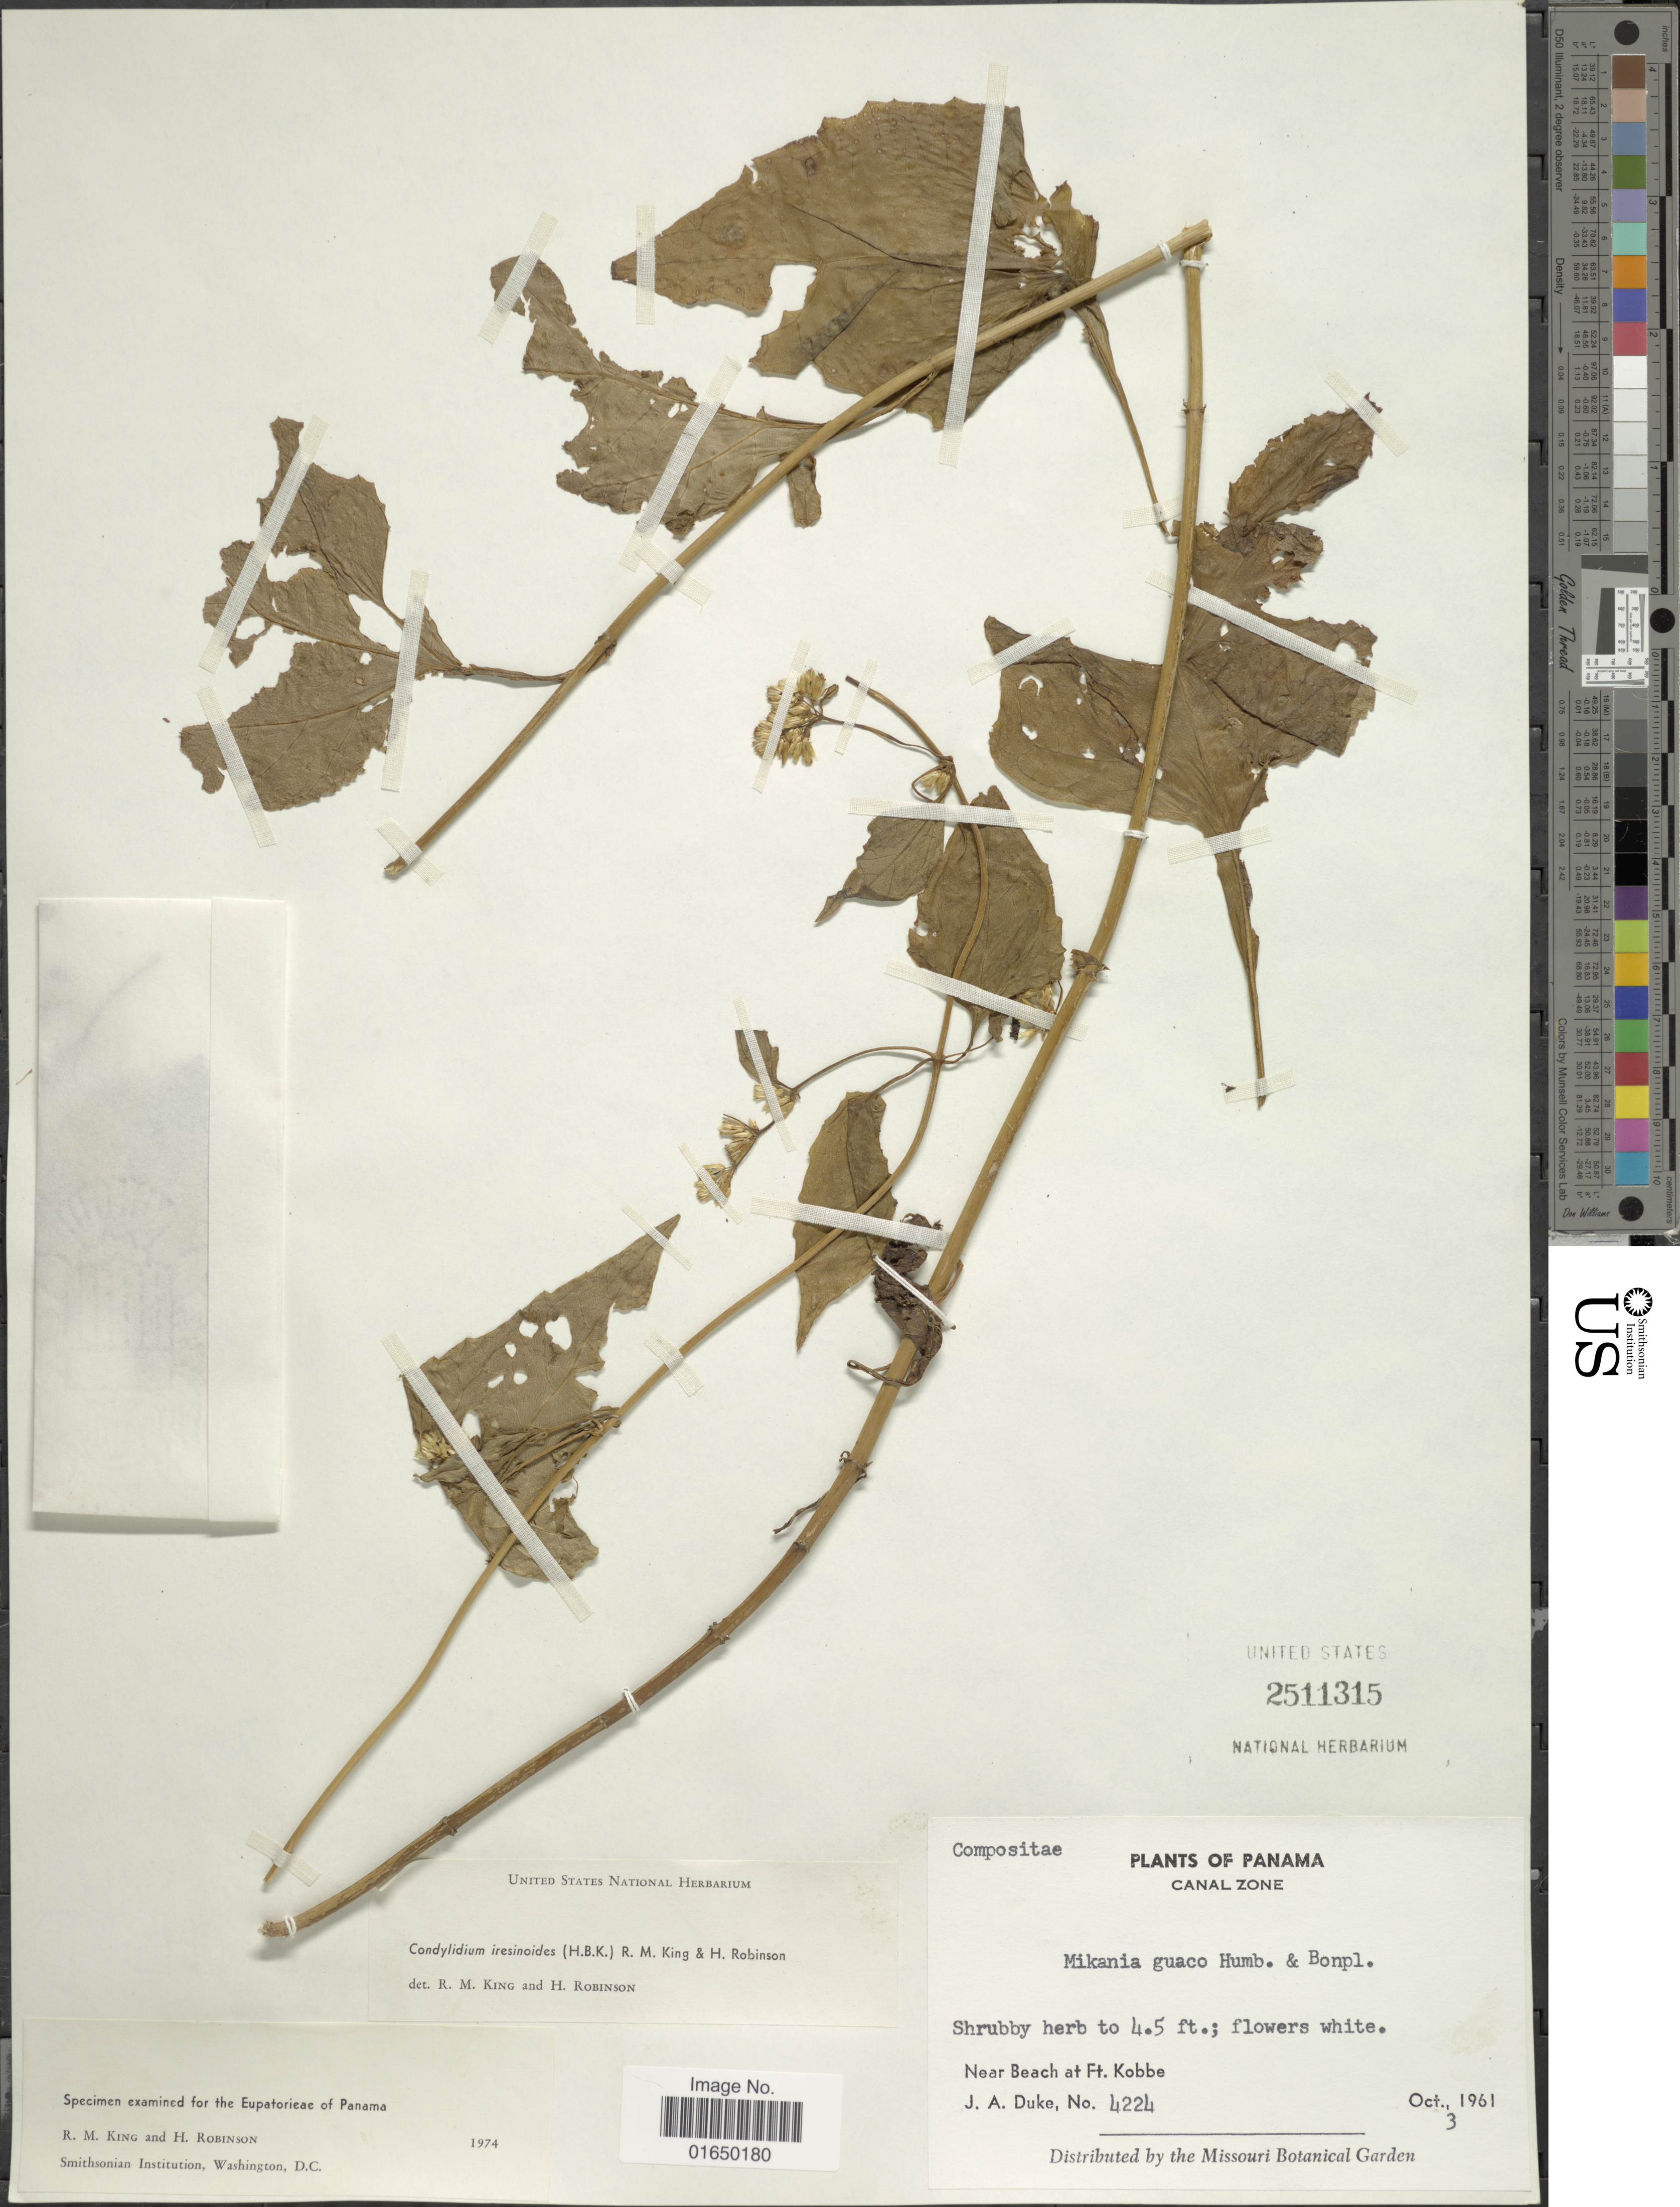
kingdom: Plantae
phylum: Tracheophyta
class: Magnoliopsida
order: Asterales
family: Asteraceae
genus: Condylidium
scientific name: Condylidium iresinoides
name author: (Kunth) R.M. King & H. Rob.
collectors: J. A. Duke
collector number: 4224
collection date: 1961-10-03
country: Panama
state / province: Colón / Panamá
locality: Canal Zone, Near Beach at Ft. Kobbe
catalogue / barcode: US 2511315